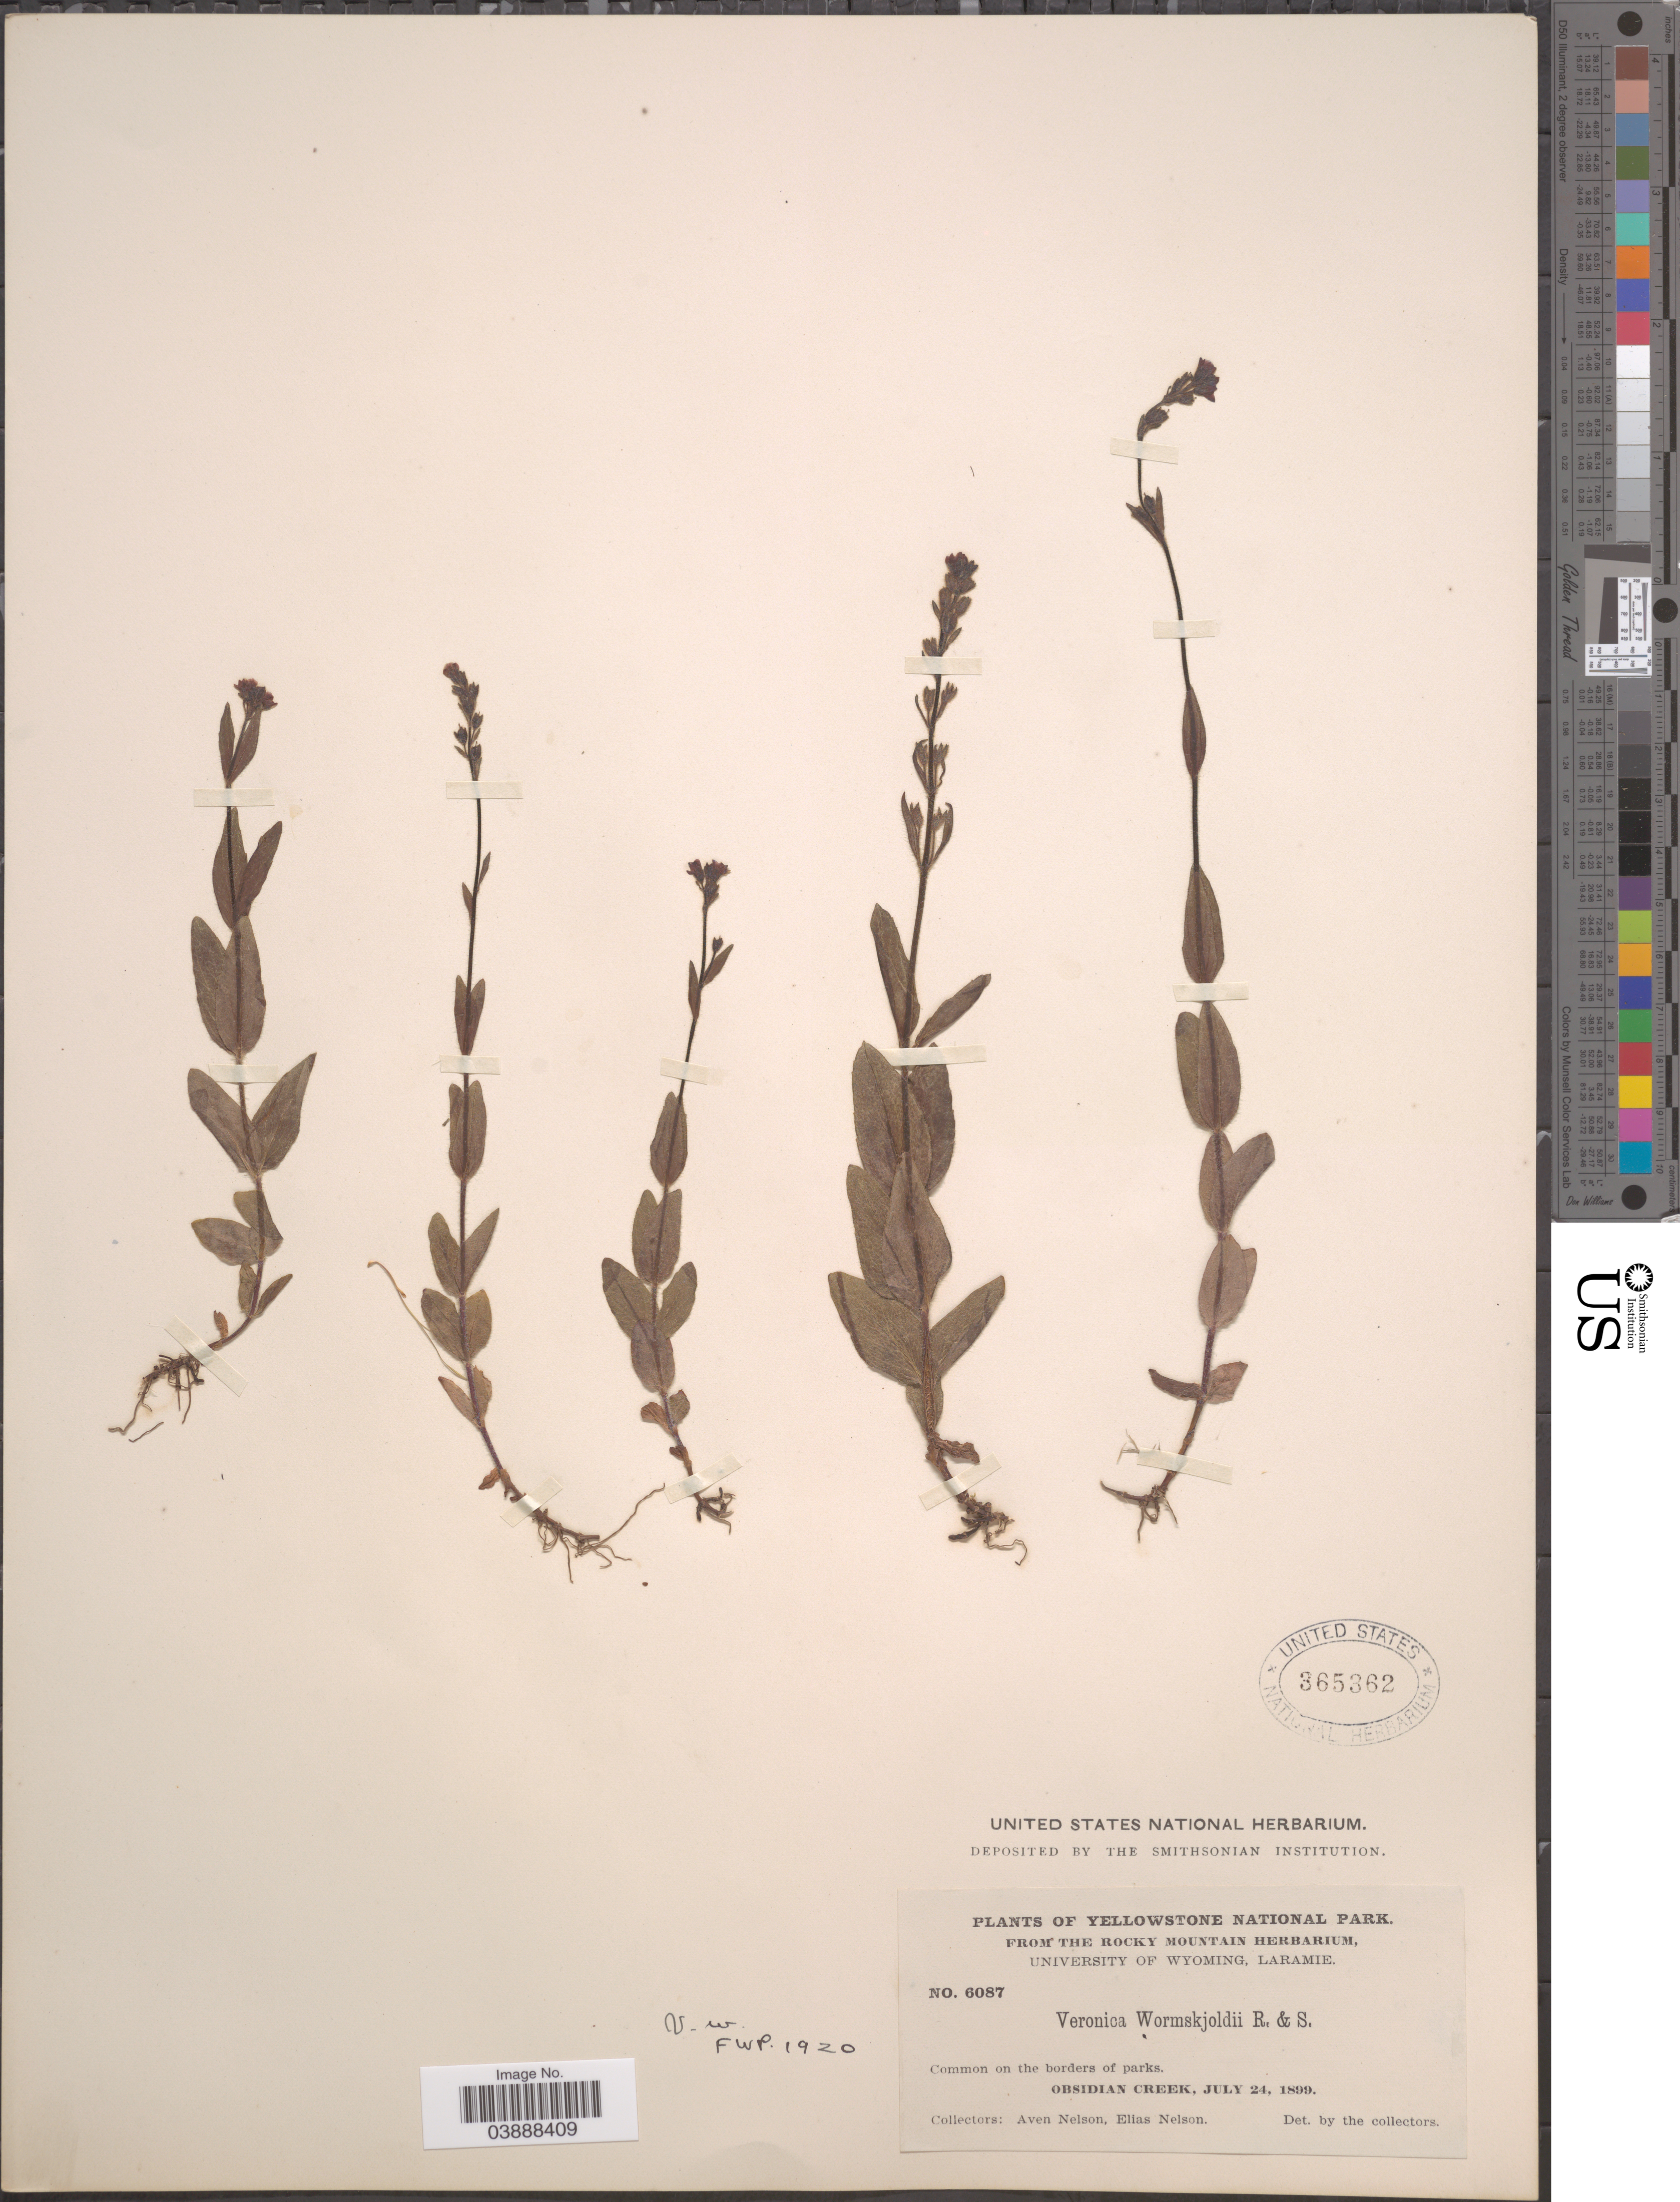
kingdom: Plantae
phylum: Tracheophyta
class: Magnoliopsida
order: Lamiales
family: Plantaginaceae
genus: Veronica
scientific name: Veronica wormskjoldii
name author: Roem. & Schult.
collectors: A. Nelson & E. Nelson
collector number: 6087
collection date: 1899-07-24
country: United States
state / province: Wyoming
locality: Yellowstone National Park. Obsidian Creek.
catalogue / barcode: US 365362